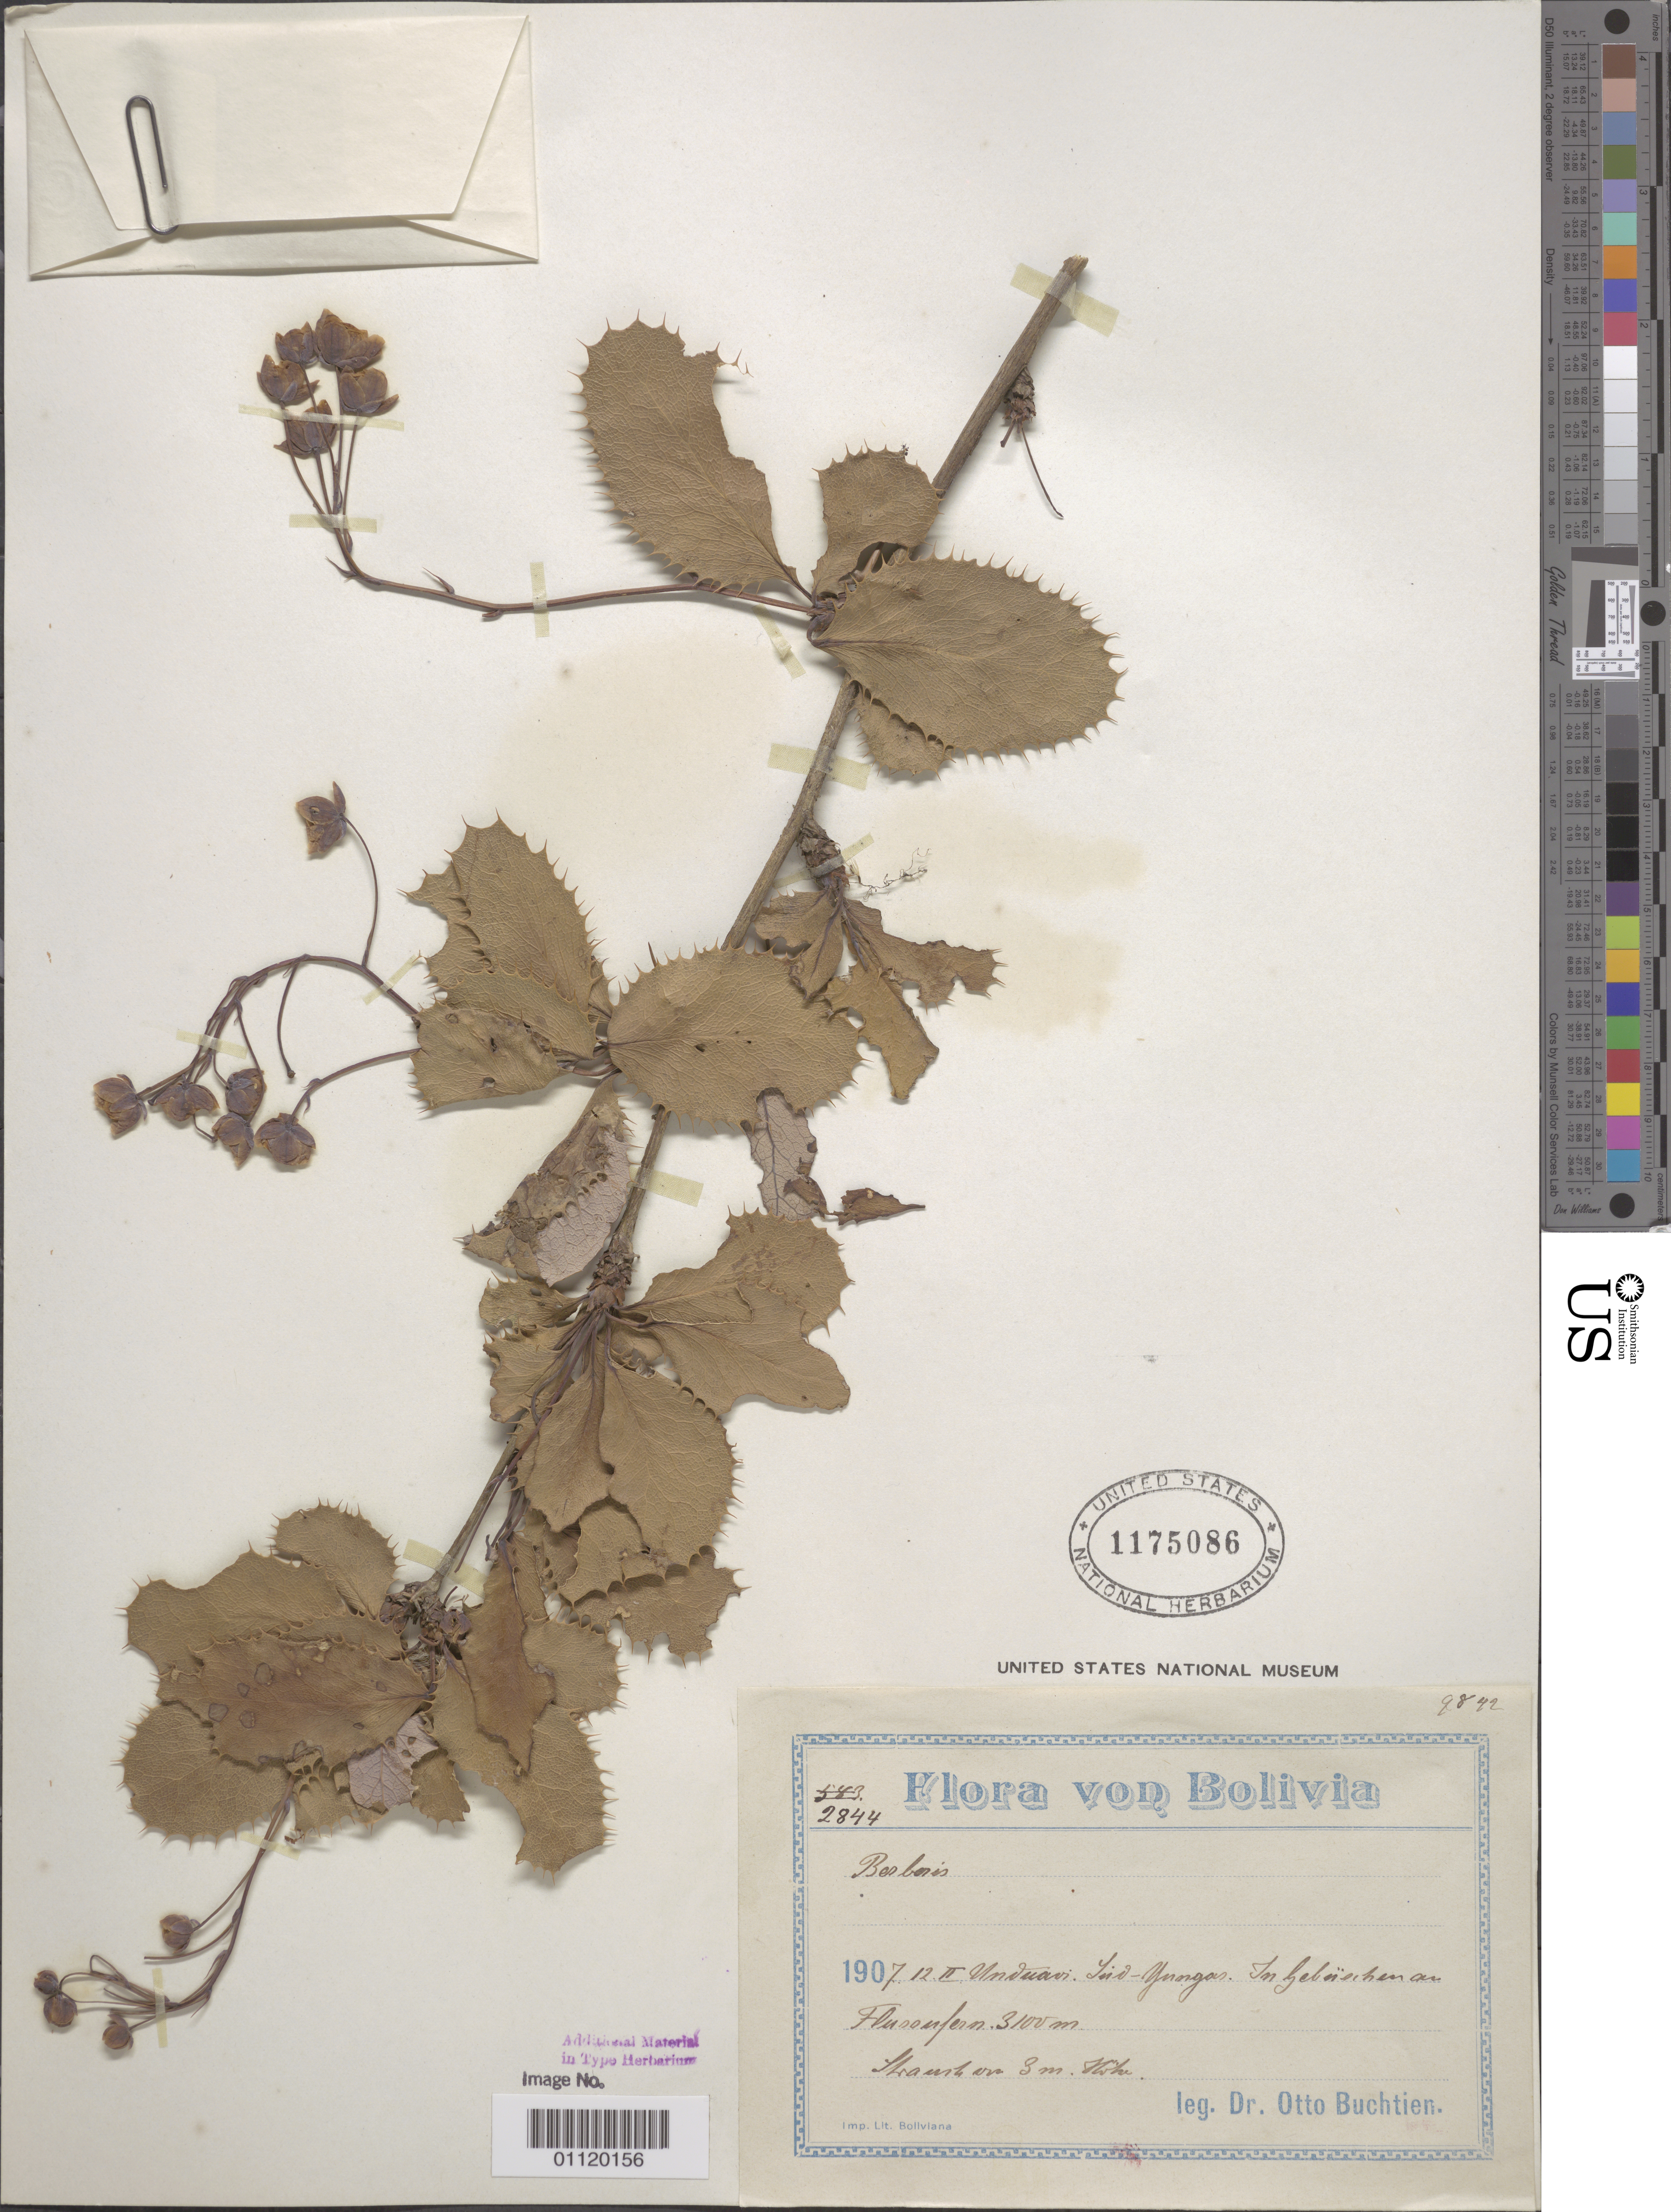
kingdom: Plantae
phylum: Tracheophyta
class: Magnoliopsida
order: Ranunculales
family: Berberidaceae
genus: Berberis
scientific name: Berberis sp.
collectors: O. Buchtien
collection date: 1907-02-12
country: Bolivia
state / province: La Paz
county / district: Sud Yungas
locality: In bushes. River shores.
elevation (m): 3100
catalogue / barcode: US 1175086